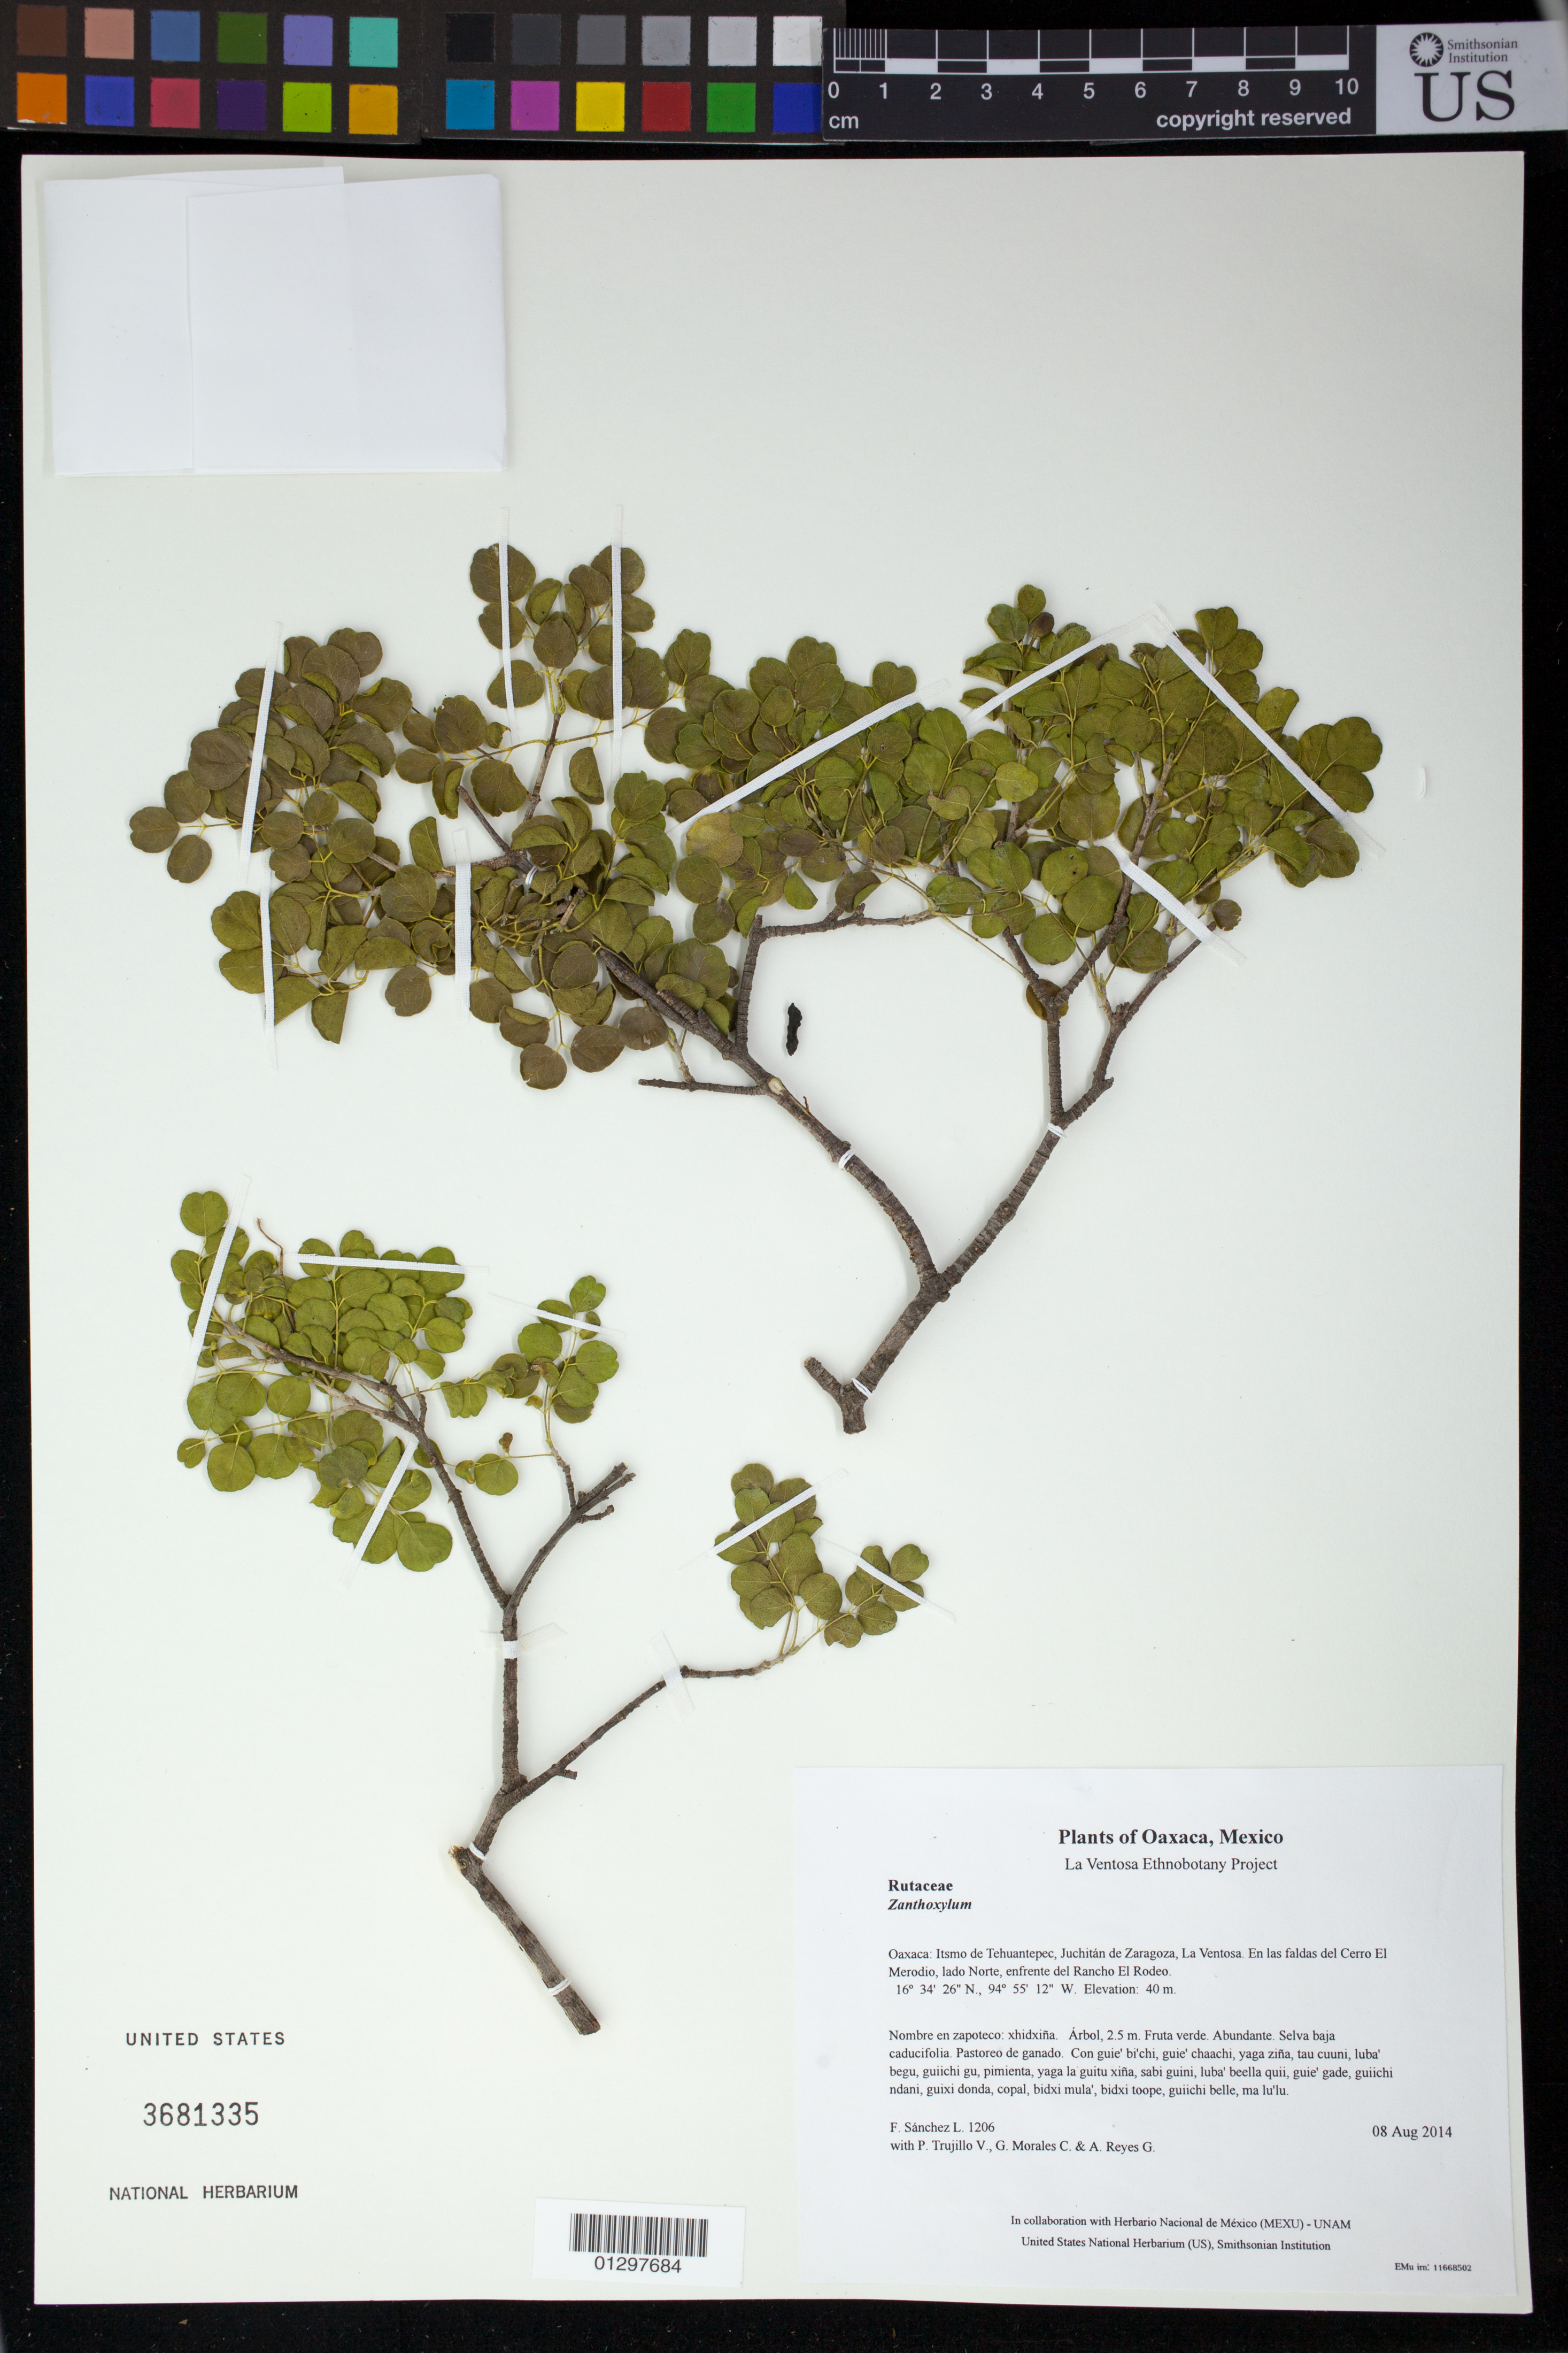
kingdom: Plantae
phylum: Tracheophyta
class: Magnoliopsida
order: Sapindales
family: Rutaceae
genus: Amyris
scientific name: Amyris sp.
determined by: Lot, Emily J.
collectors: F. Sánchez L., P. Trujillo V., G. Morales C. & A. Reyes G.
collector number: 1206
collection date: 2014-08-08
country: Mexico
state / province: Oaxaca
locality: Itsmo de Tehuantepec, Juchitán de Zaragoza, La Ventosa. En las faldas del Cerro El Merodio, lado Norte, enfrente del Rancho El Rodeo.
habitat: Selva baja caducifolia. Pastoreo de ganado.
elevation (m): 40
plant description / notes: JEBOT, MEXU, SERO, US; Yaga. 2.5 m. Cuaananaxhi naga'. Stale.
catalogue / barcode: US 3681335